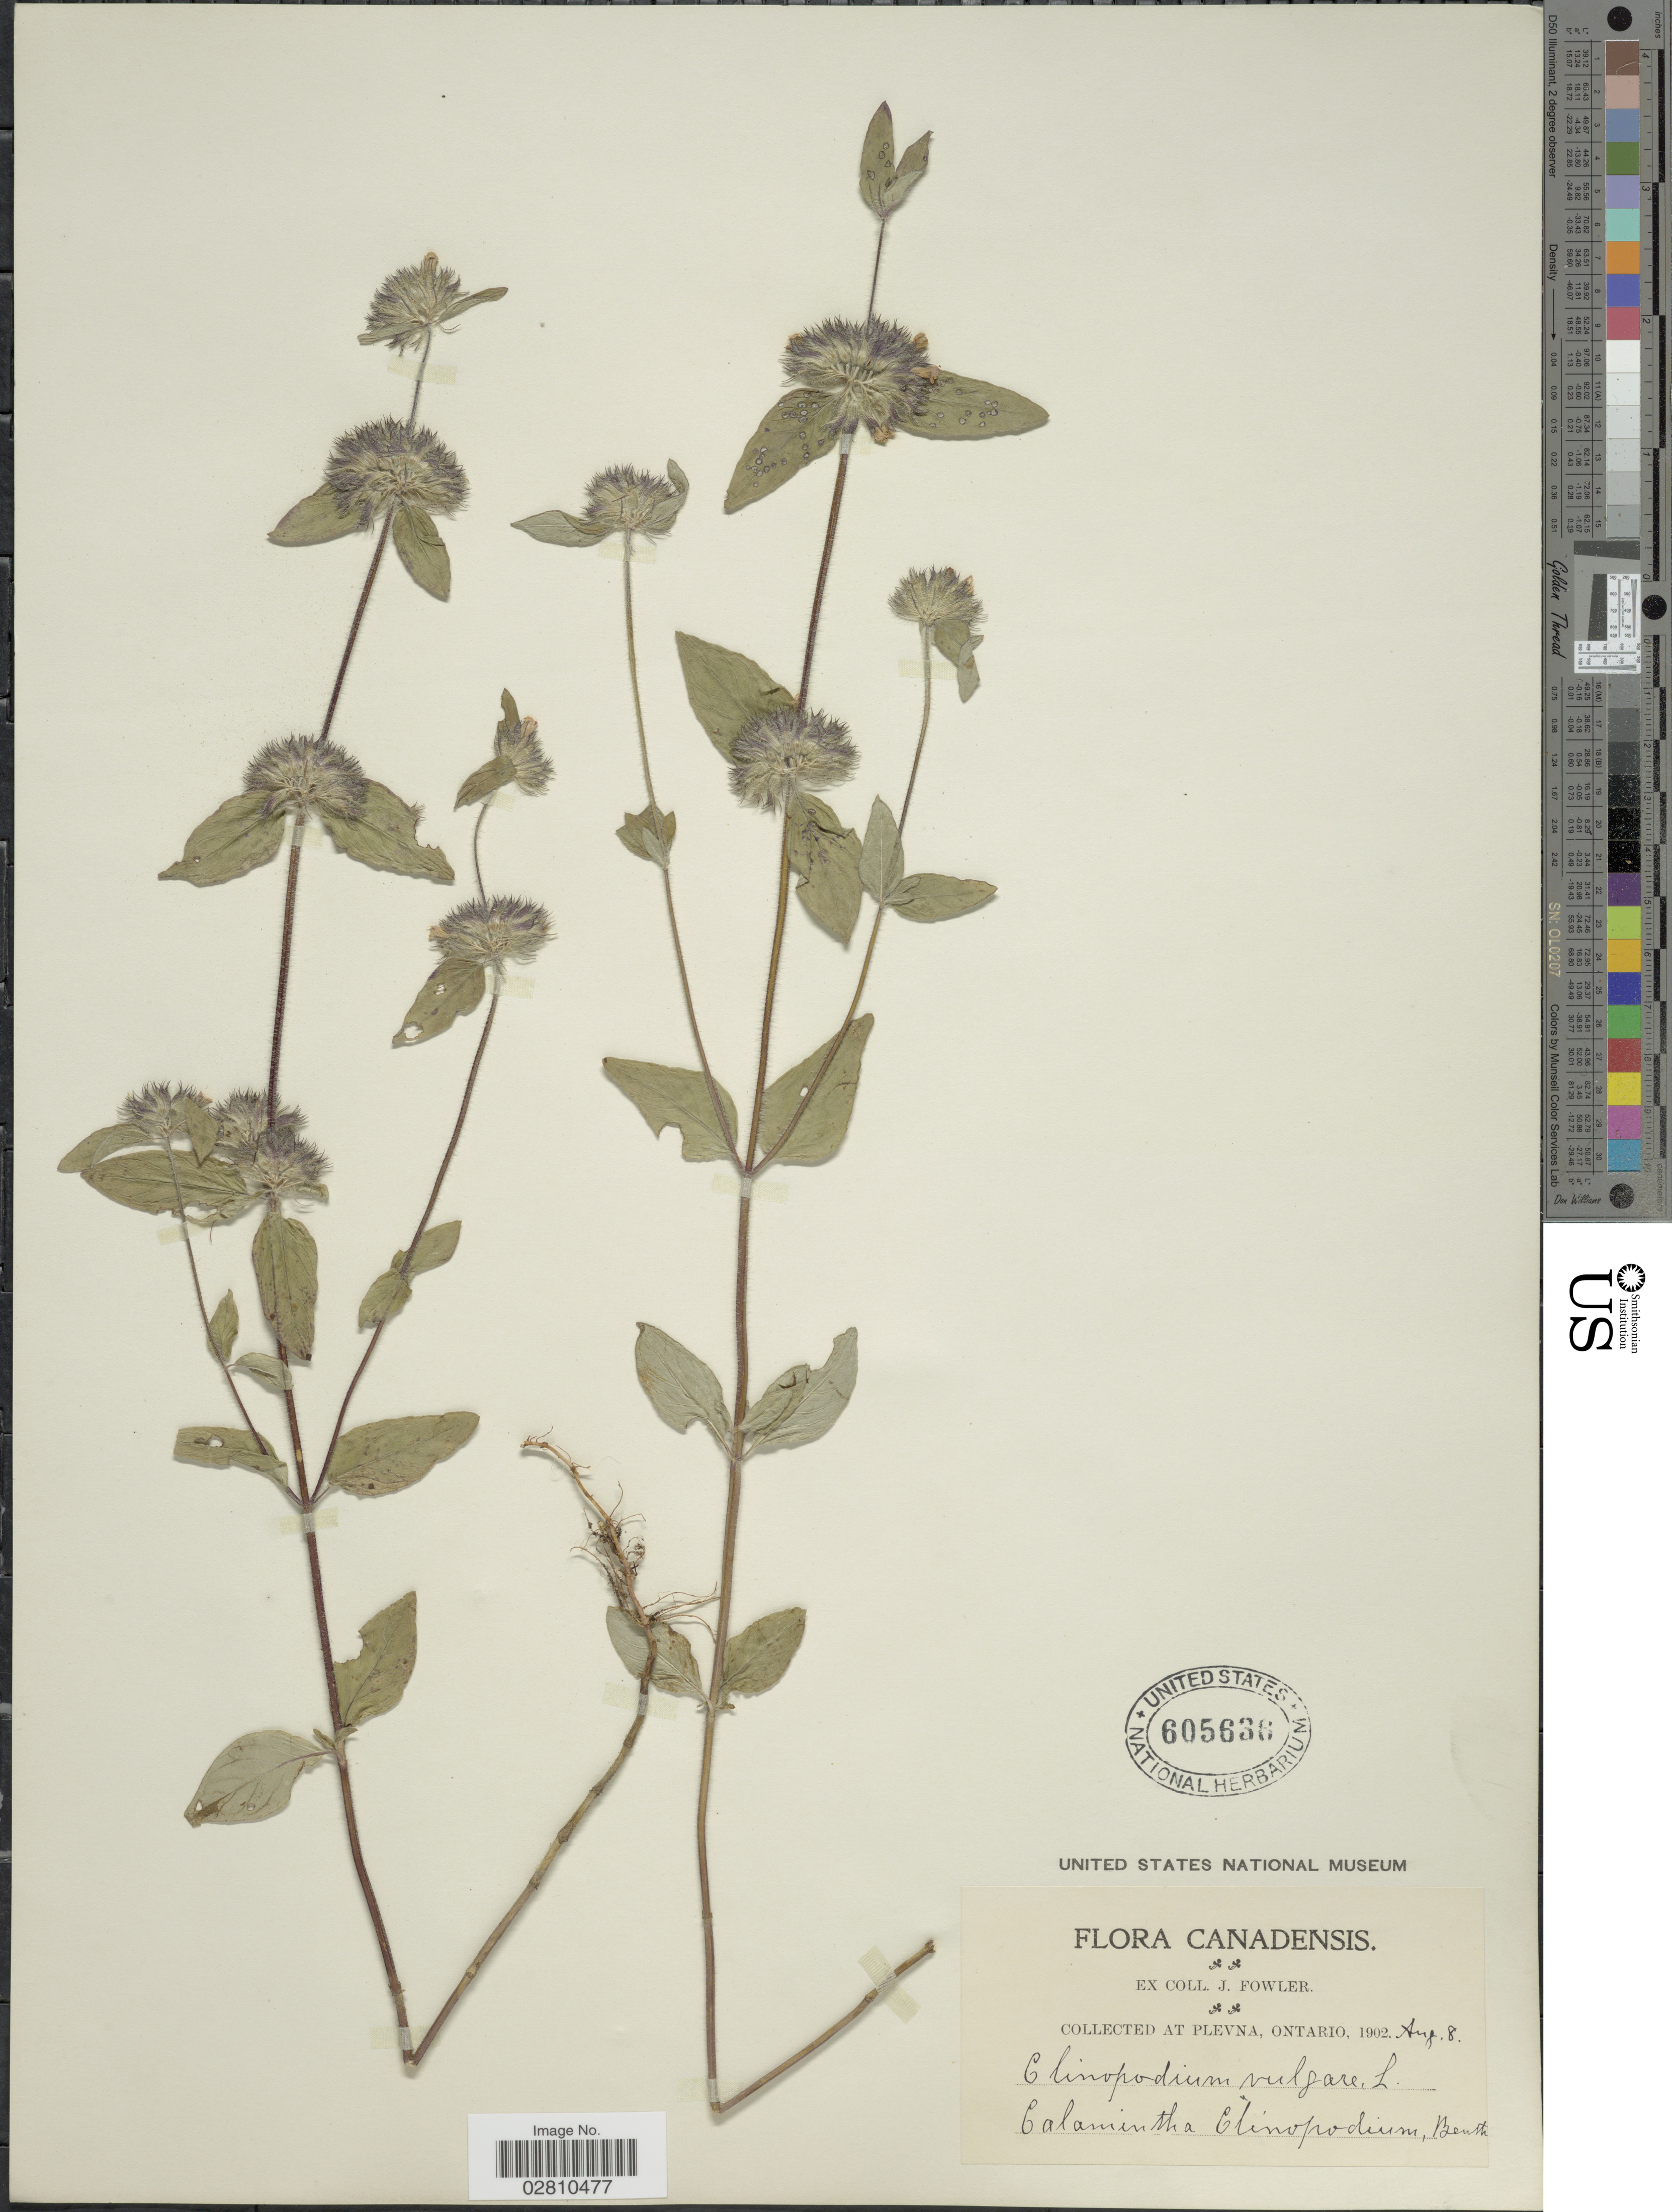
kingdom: Plantae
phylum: Tracheophyta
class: Magnoliopsida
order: Lamiales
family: Lamiaceae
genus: Clinopodium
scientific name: Clinopodium vulgare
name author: L.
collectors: J. P. Fowler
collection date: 1902-08-08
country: Canada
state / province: Ontario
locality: Plevna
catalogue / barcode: US 605636